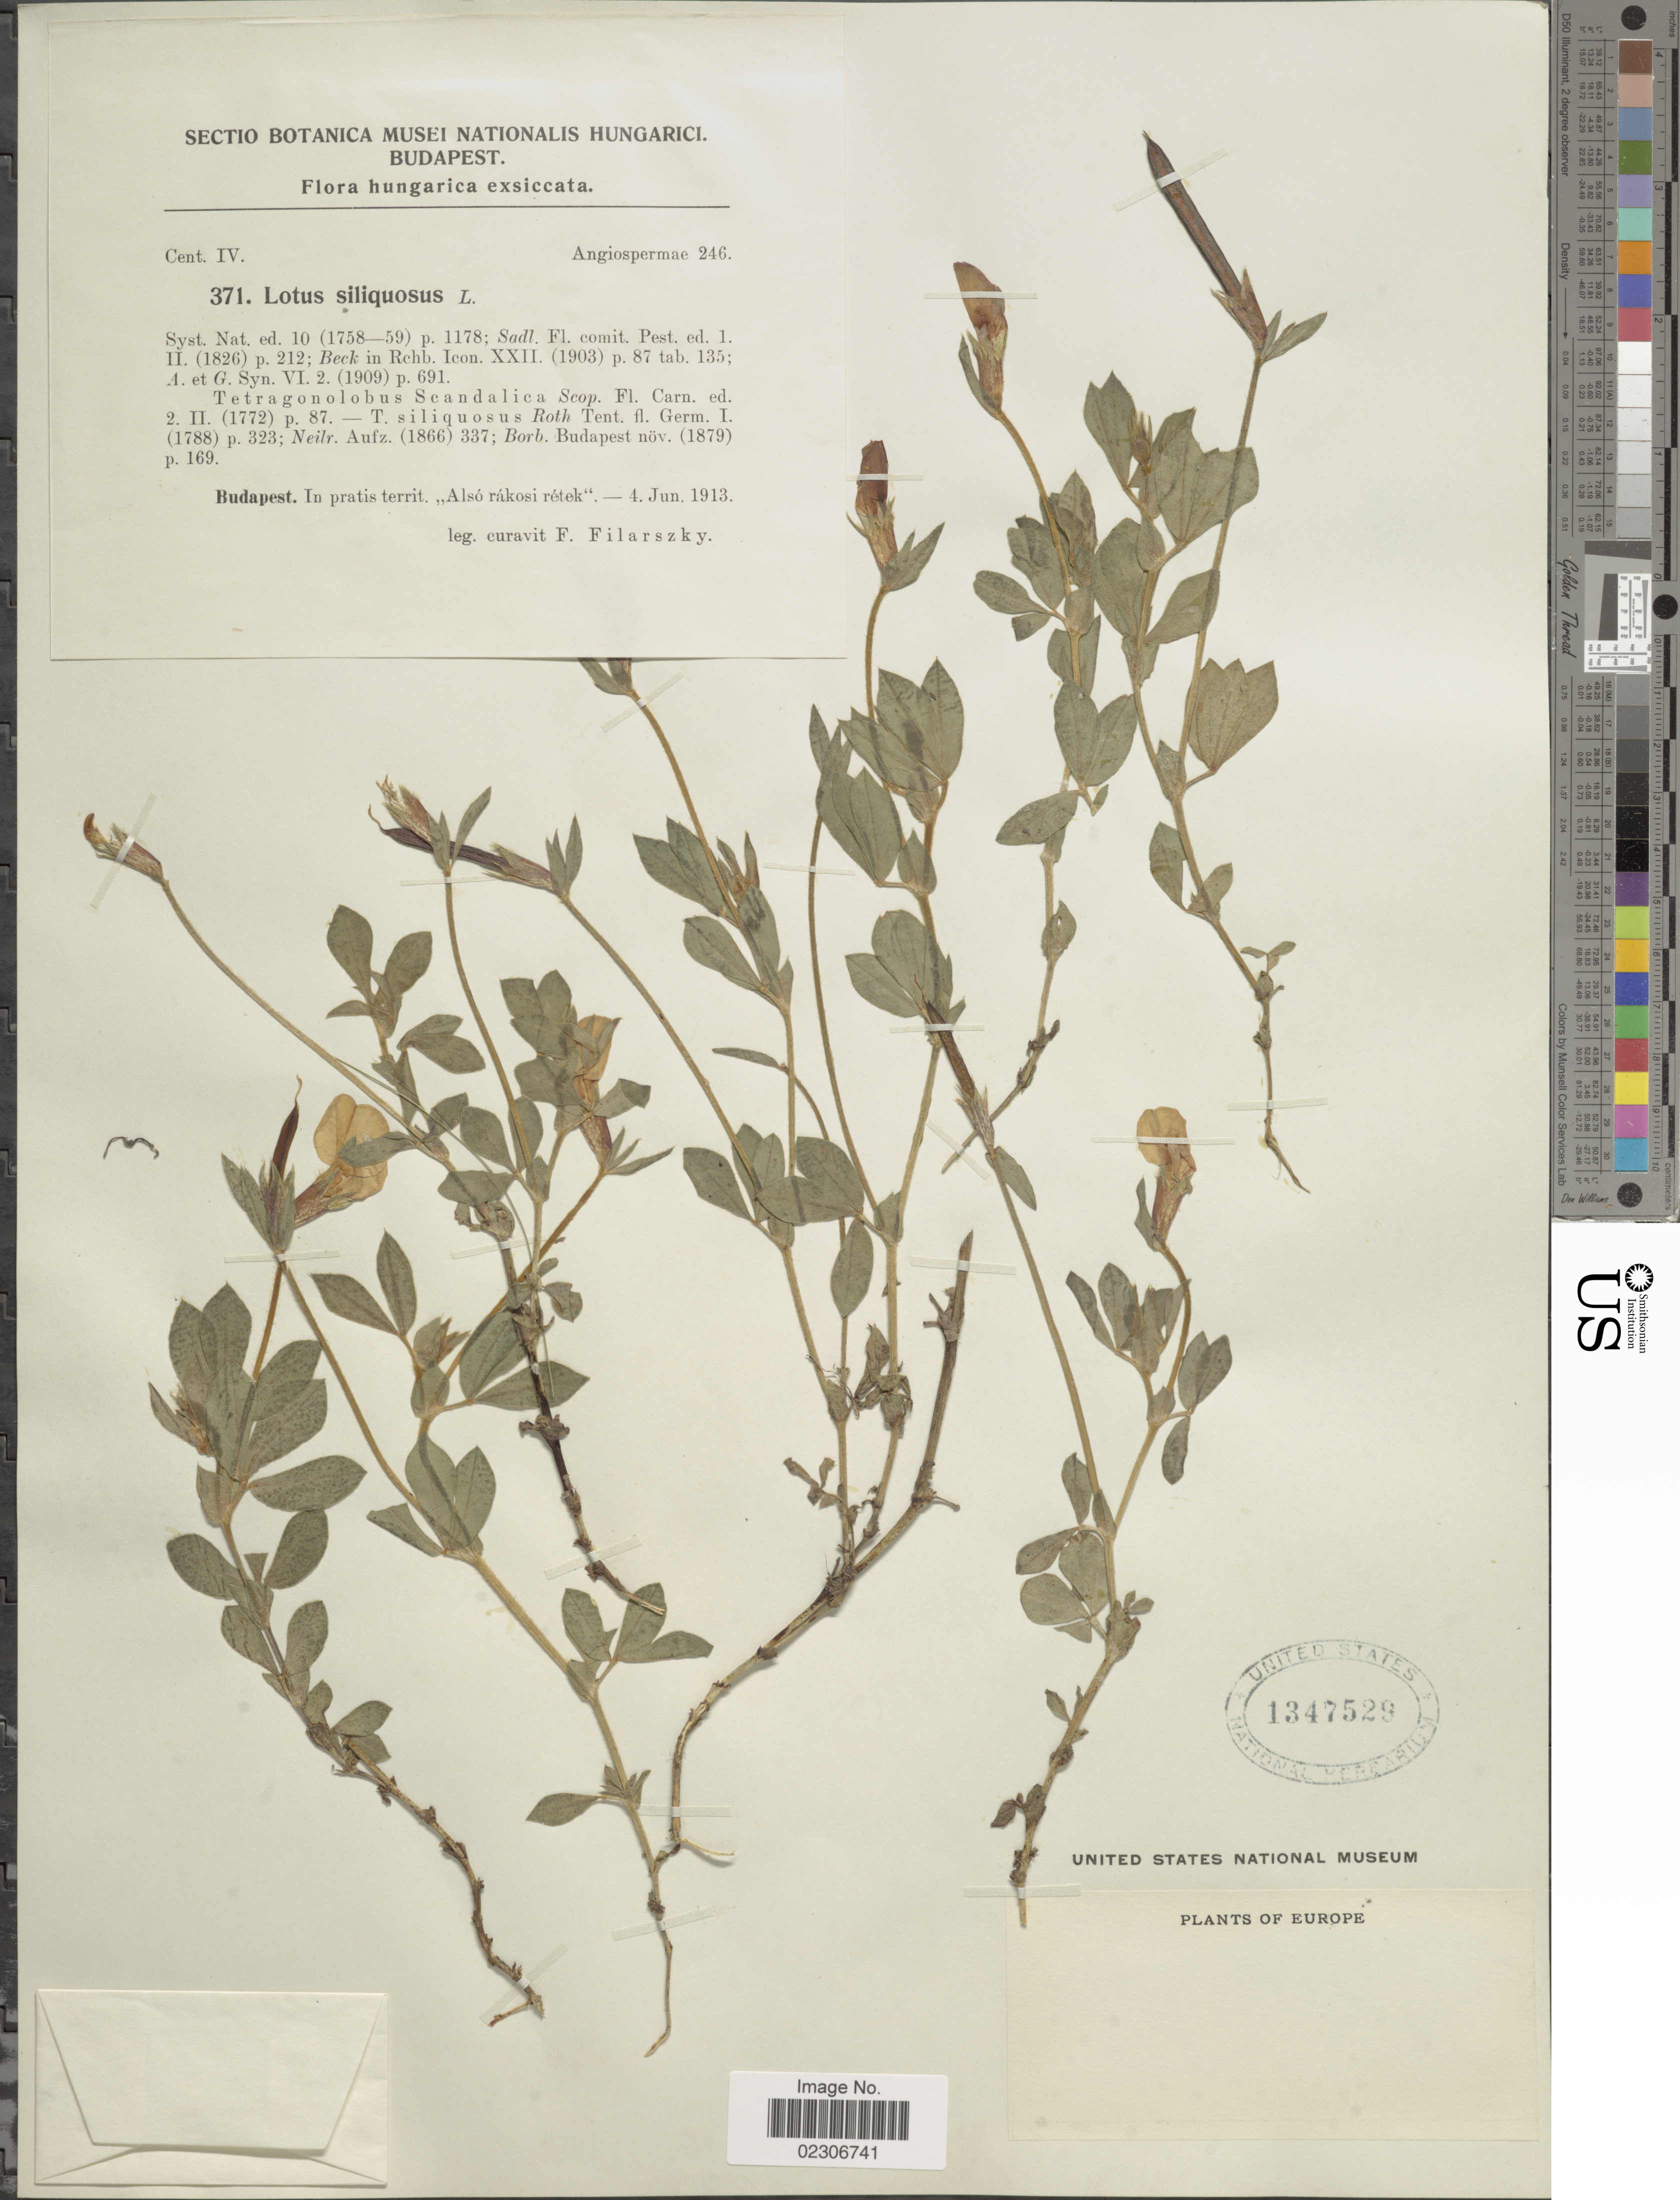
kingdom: Plantae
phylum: Tracheophyta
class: Magnoliopsida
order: Fabales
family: Fabaceae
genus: Lotus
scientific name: Lotus siliquosus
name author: L.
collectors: F. Filarszky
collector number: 371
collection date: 1913-06-04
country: Hungary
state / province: Budapest, Capital District of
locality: Budapest. In pratis territ. Also rákosi retek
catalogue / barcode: US 1347529